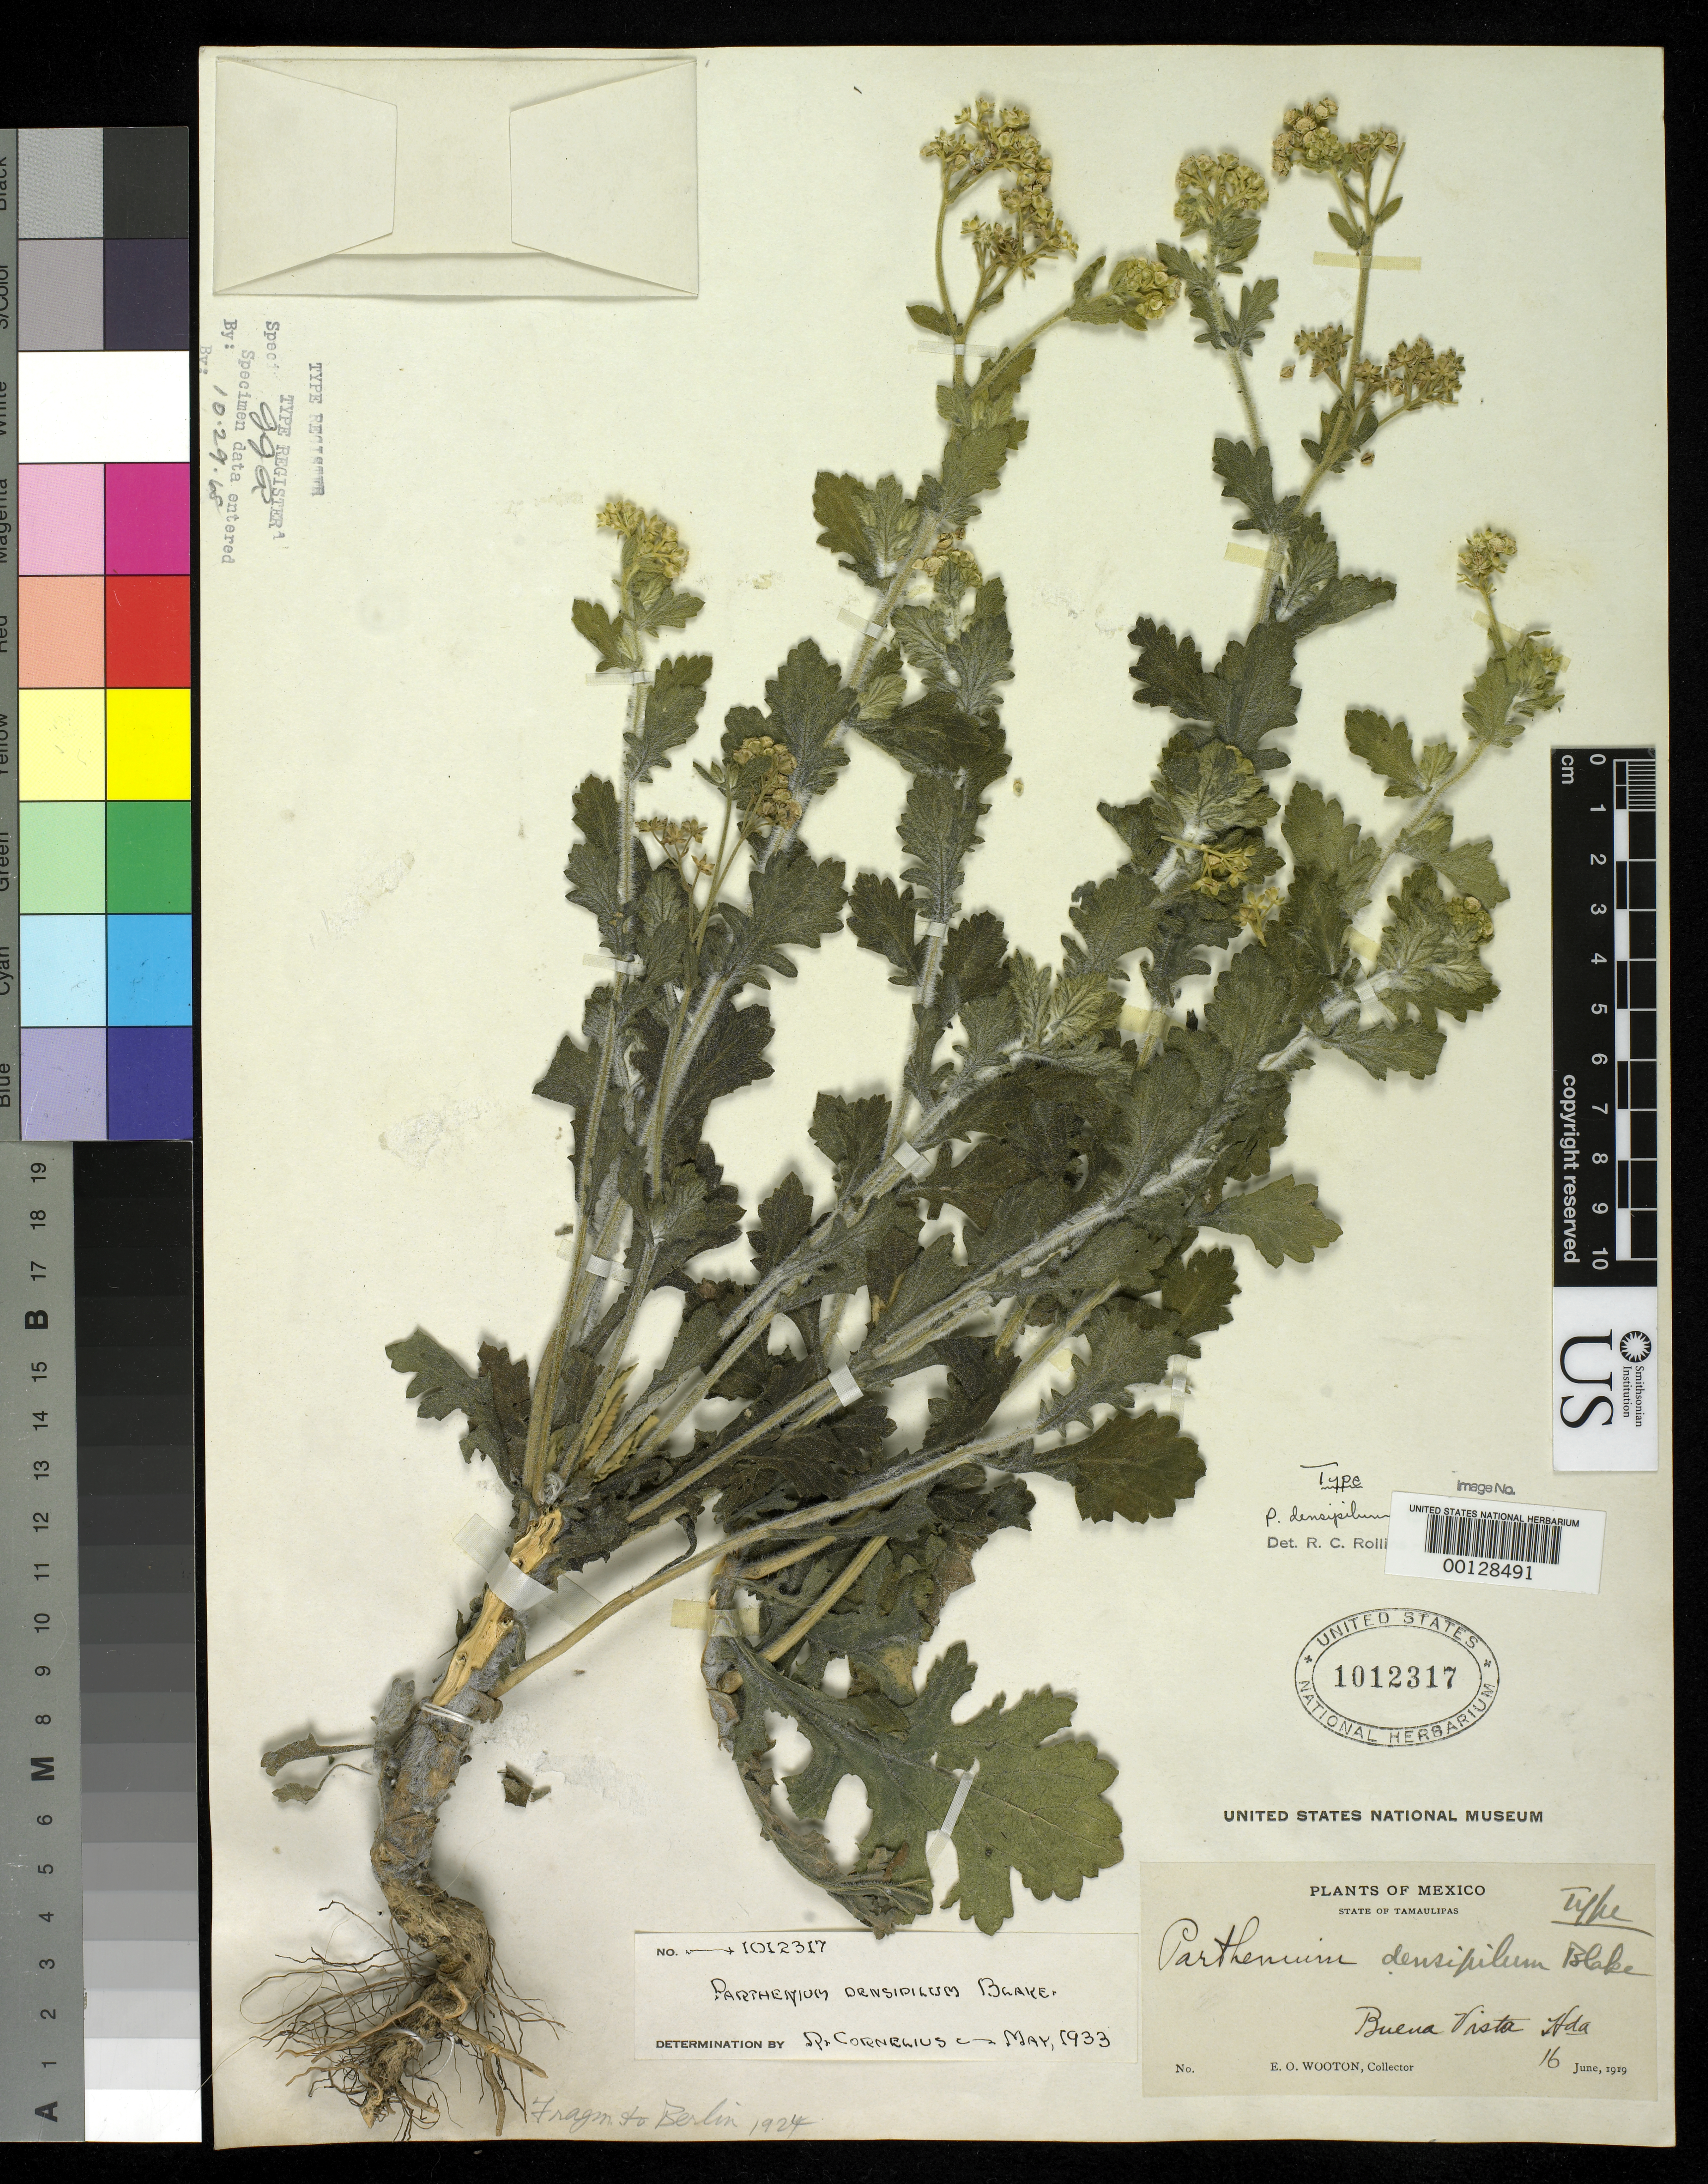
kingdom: Plantae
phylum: Tracheophyta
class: Magnoliopsida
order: Asterales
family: Asteraceae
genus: Parthenium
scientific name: Parthenium densipilum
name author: S.F. Blake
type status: Holotype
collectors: E. O. Wooton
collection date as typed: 16 Jun 1919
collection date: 1919-06-16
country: Mexico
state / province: Tamaulipas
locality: Ca. 20 mi E of Abasolo.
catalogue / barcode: US 1012317